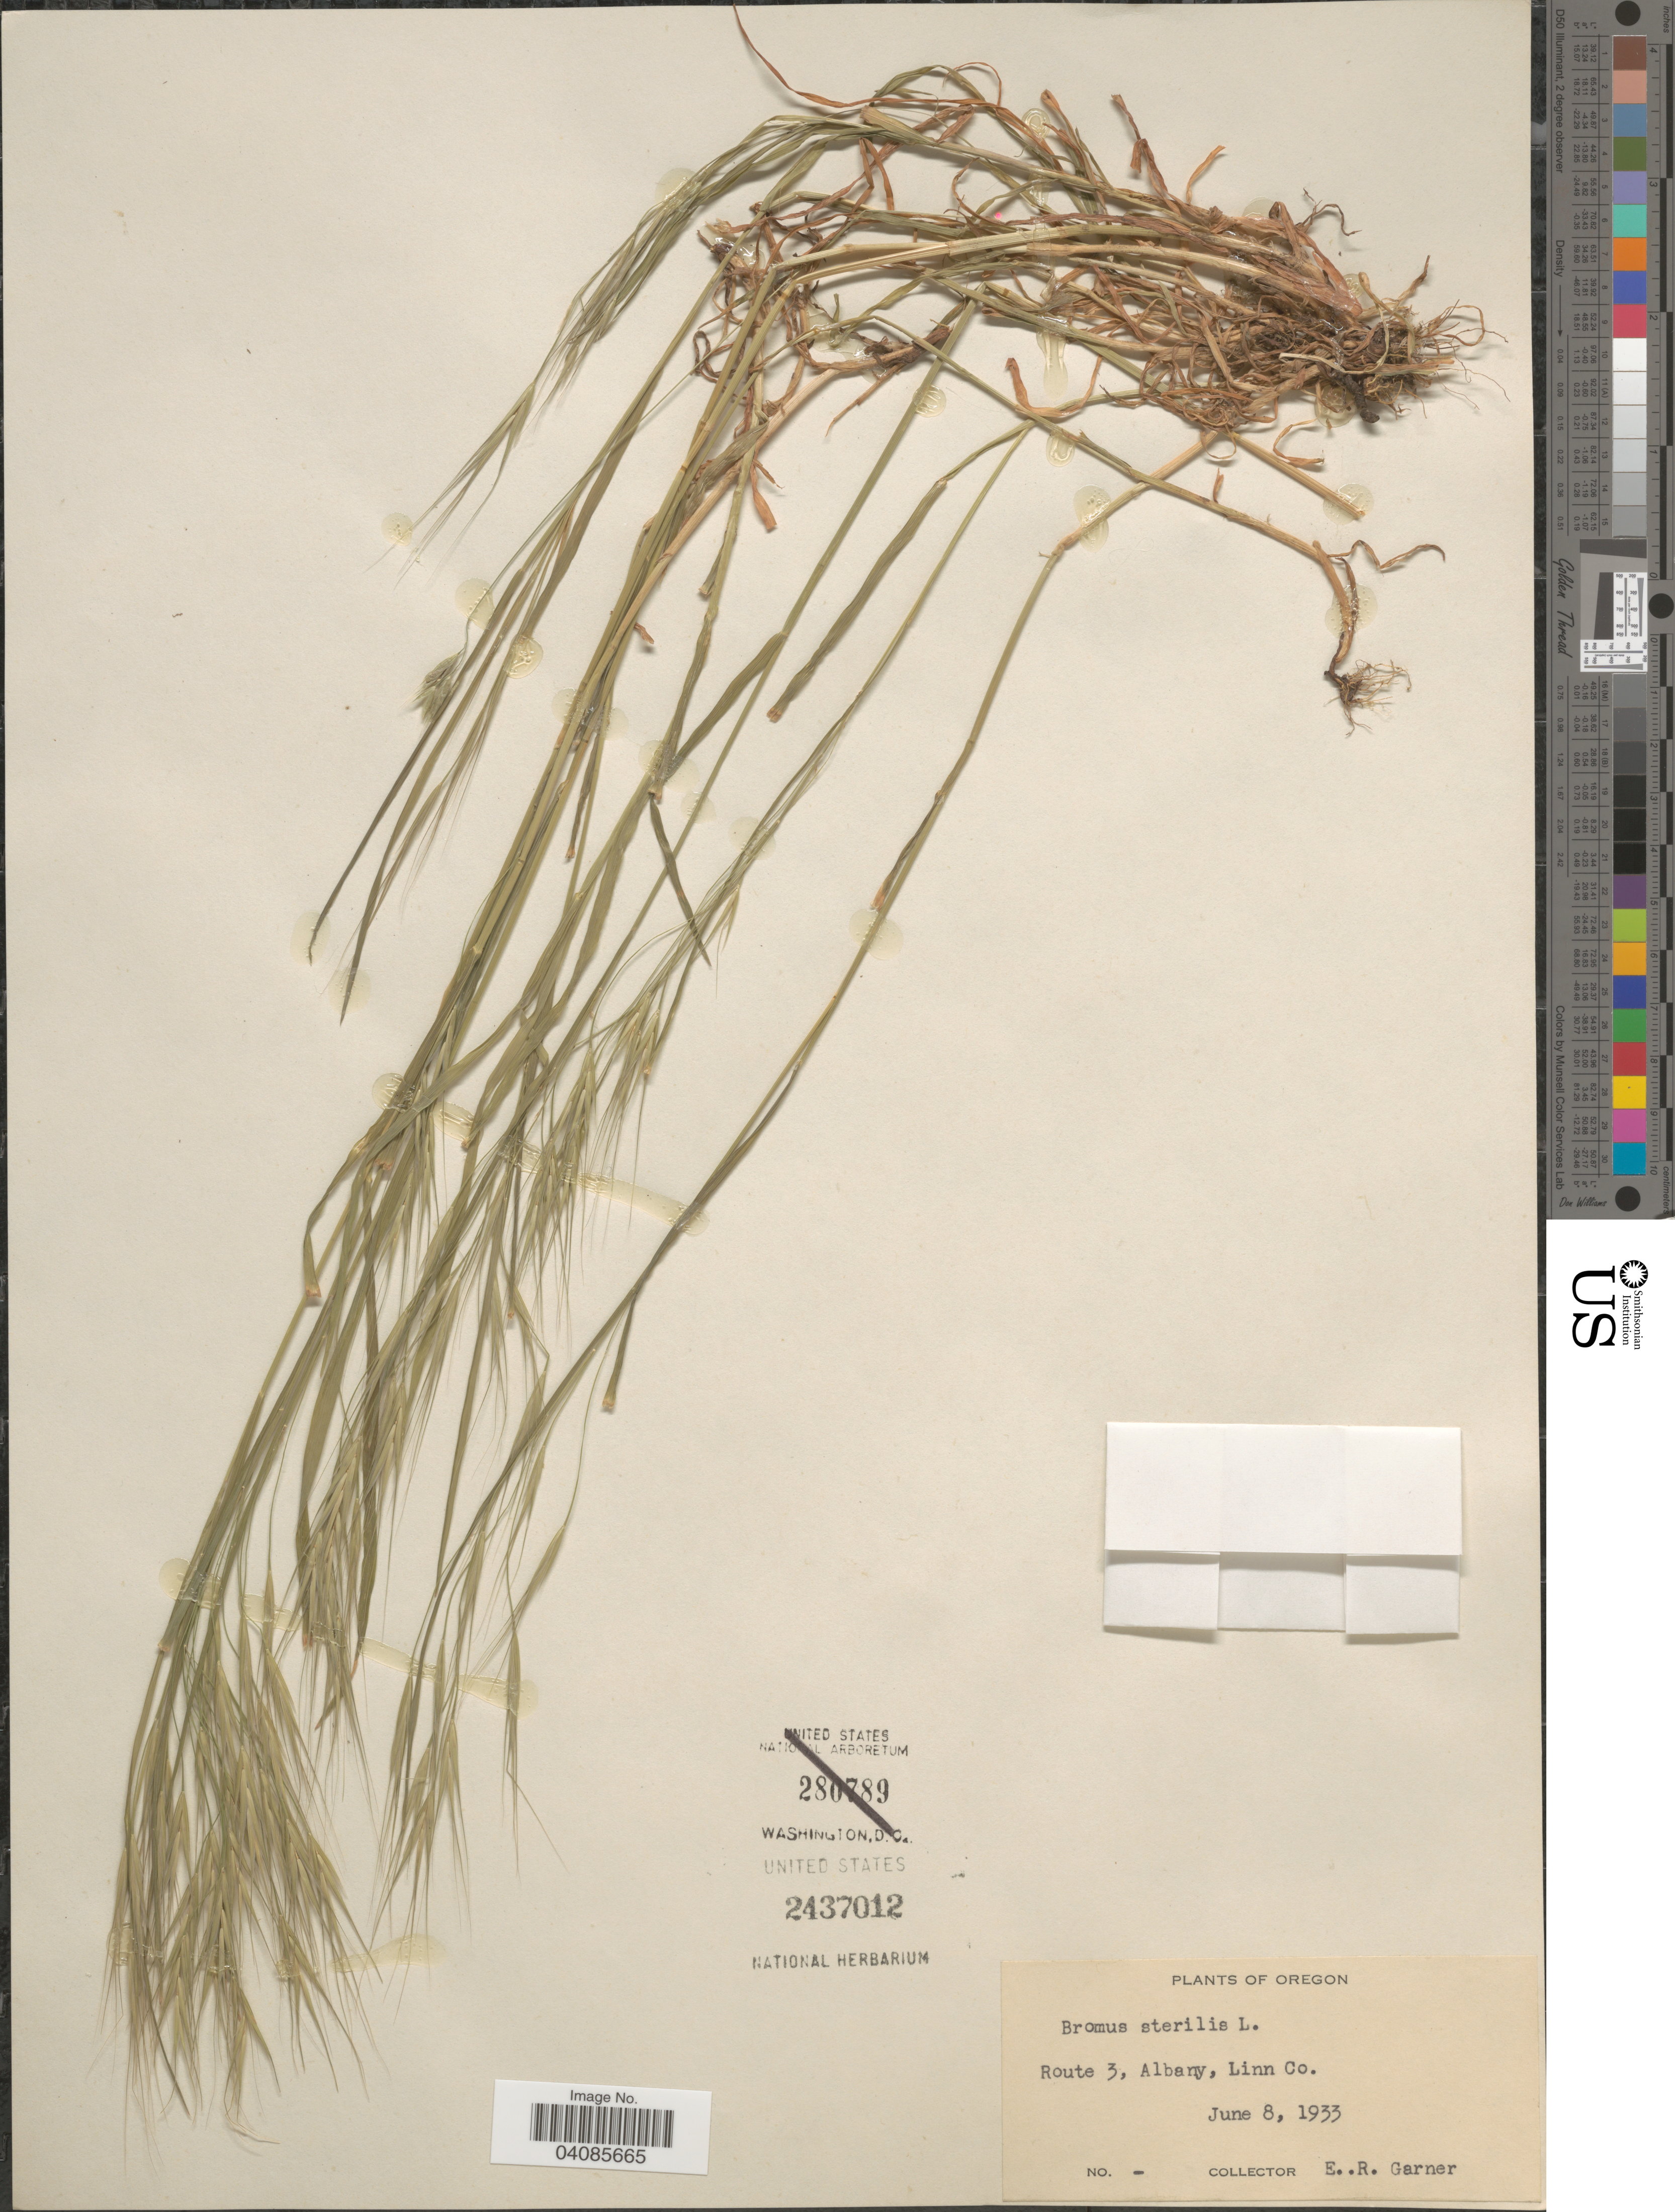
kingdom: Plantae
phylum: Tracheophyta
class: Liliopsida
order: Poales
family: Poaceae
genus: Bromus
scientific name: Bromus sterilis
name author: L.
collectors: E. Garner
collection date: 1933-06-08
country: United States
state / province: Oregon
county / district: Linn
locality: Route 3, Albany, Linn Co.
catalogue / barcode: US 2437012